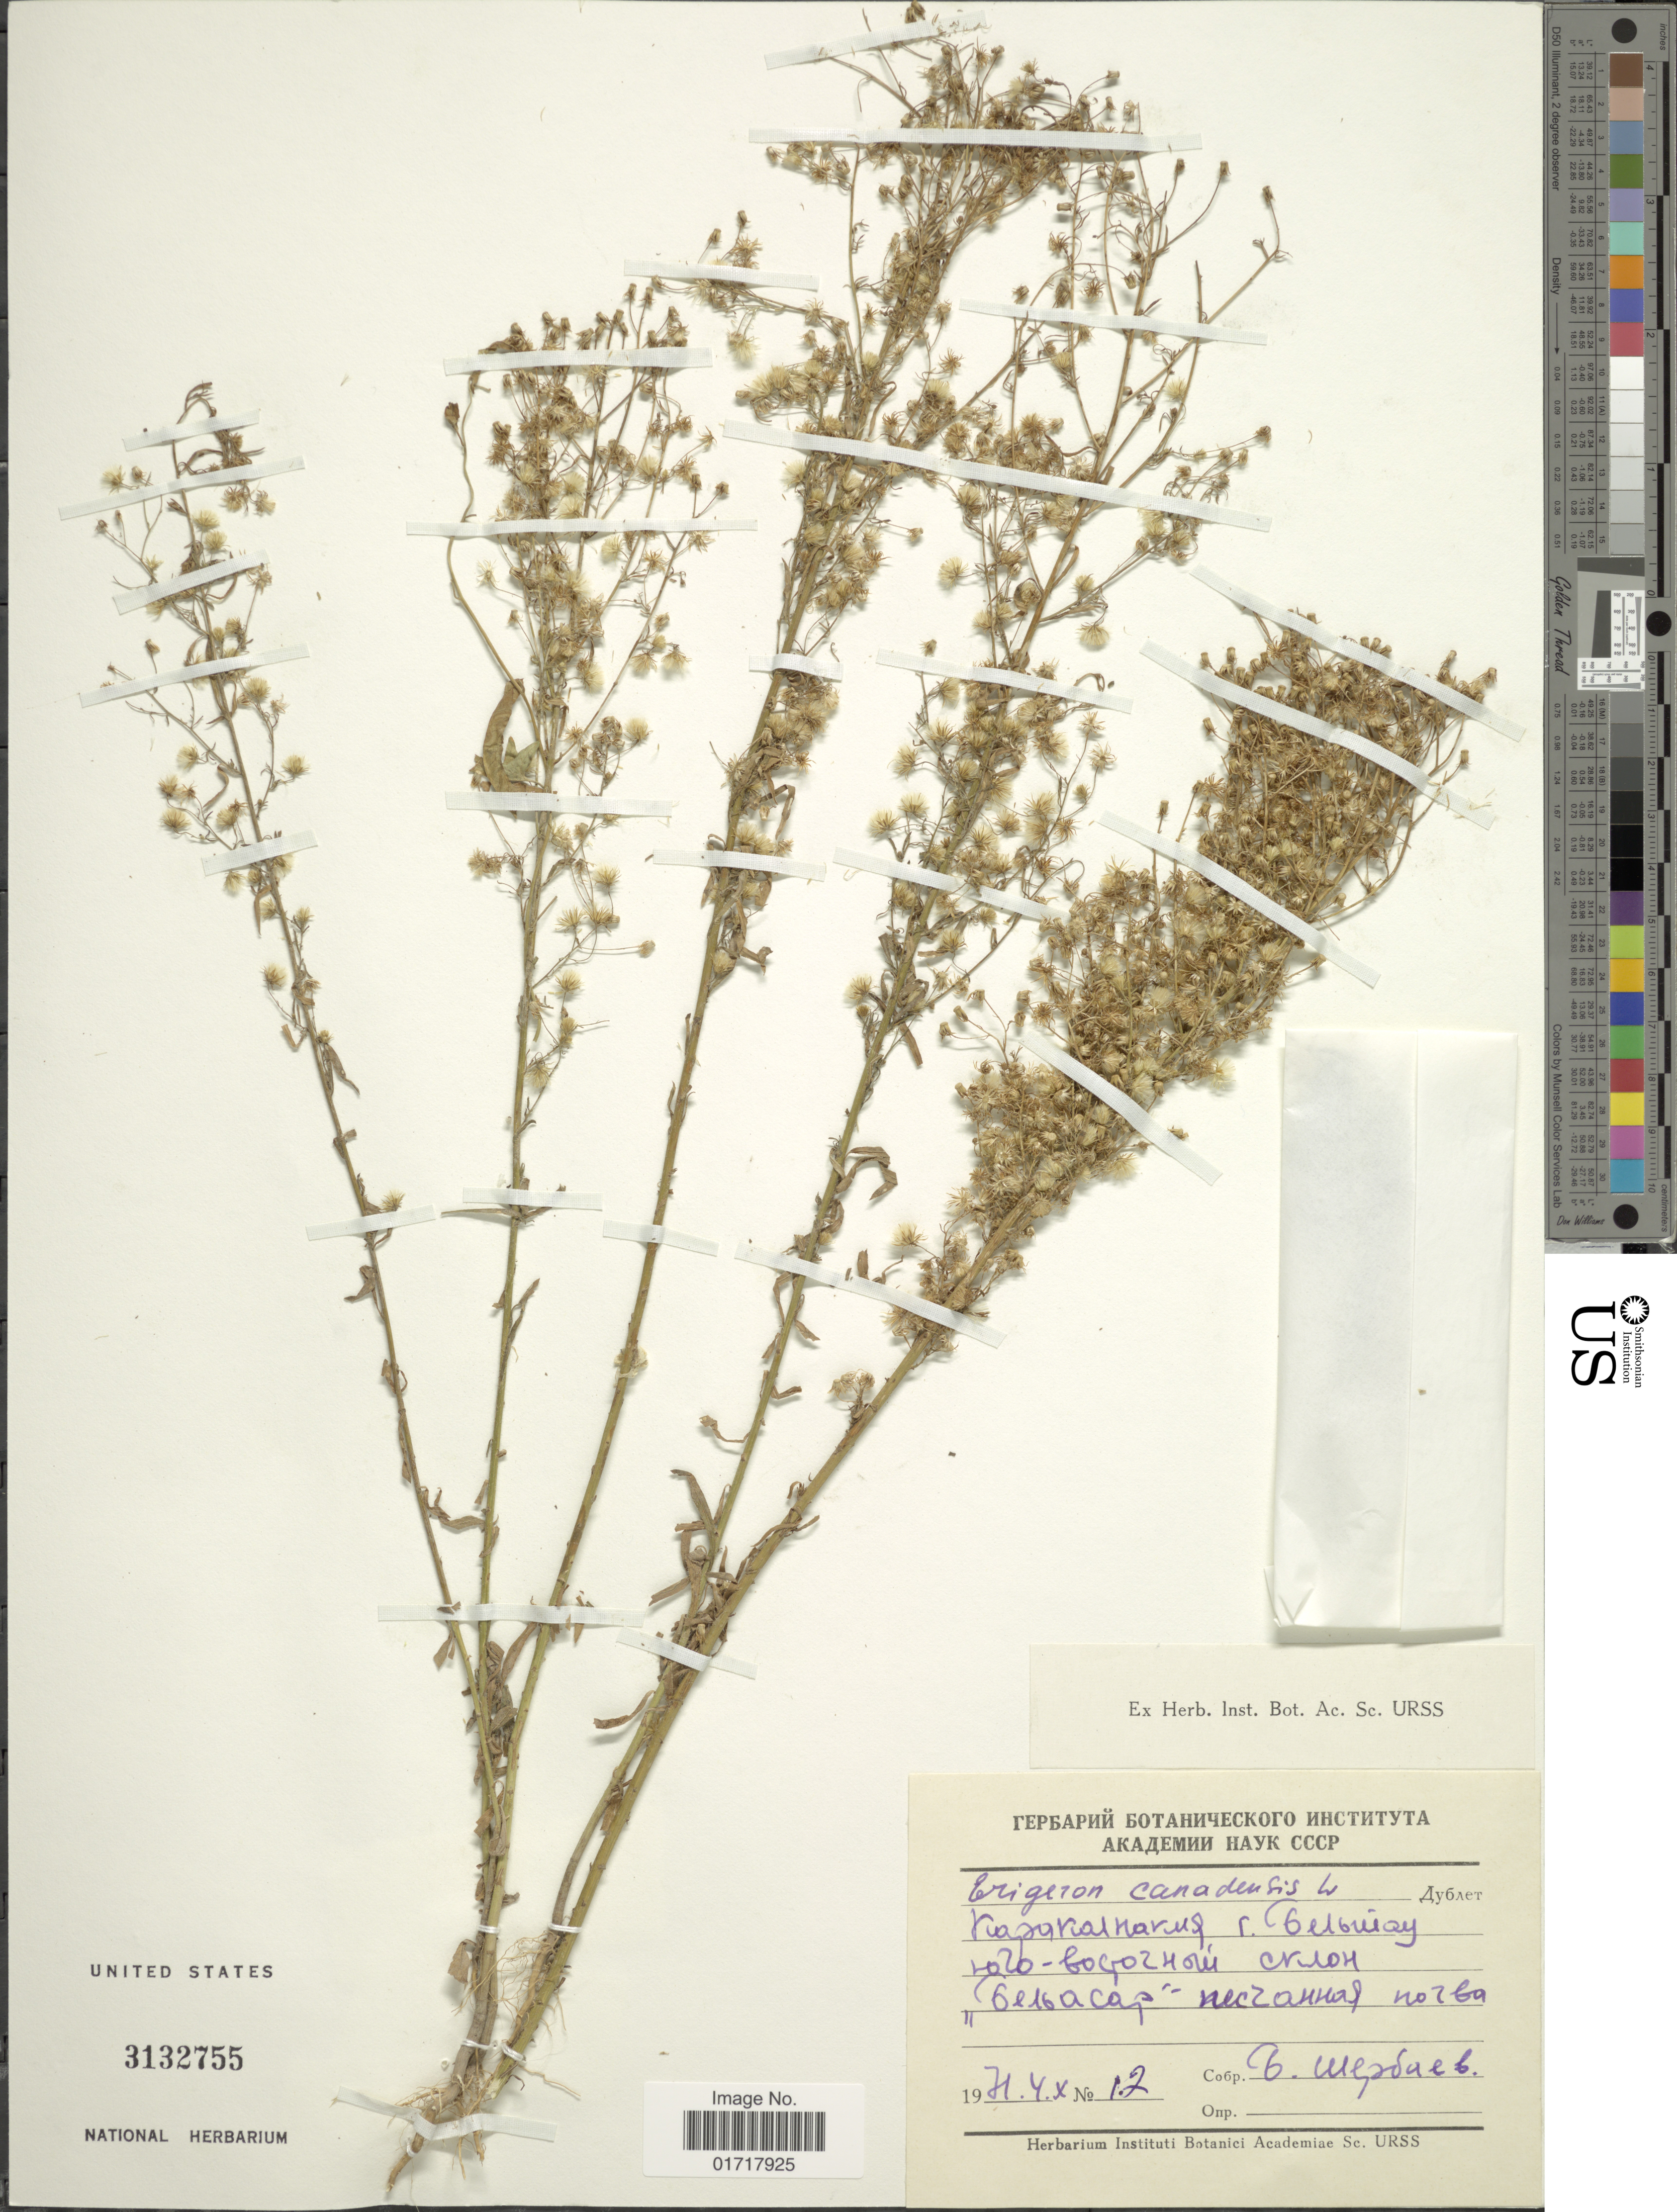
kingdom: Plantae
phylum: Tracheophyta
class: Magnoliopsida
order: Asterales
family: Asteraceae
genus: Conyza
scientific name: Conyza canadensis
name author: (L.) Cronq.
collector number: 12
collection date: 1971-10-04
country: Russian Federation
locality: X.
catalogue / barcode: US 3132755